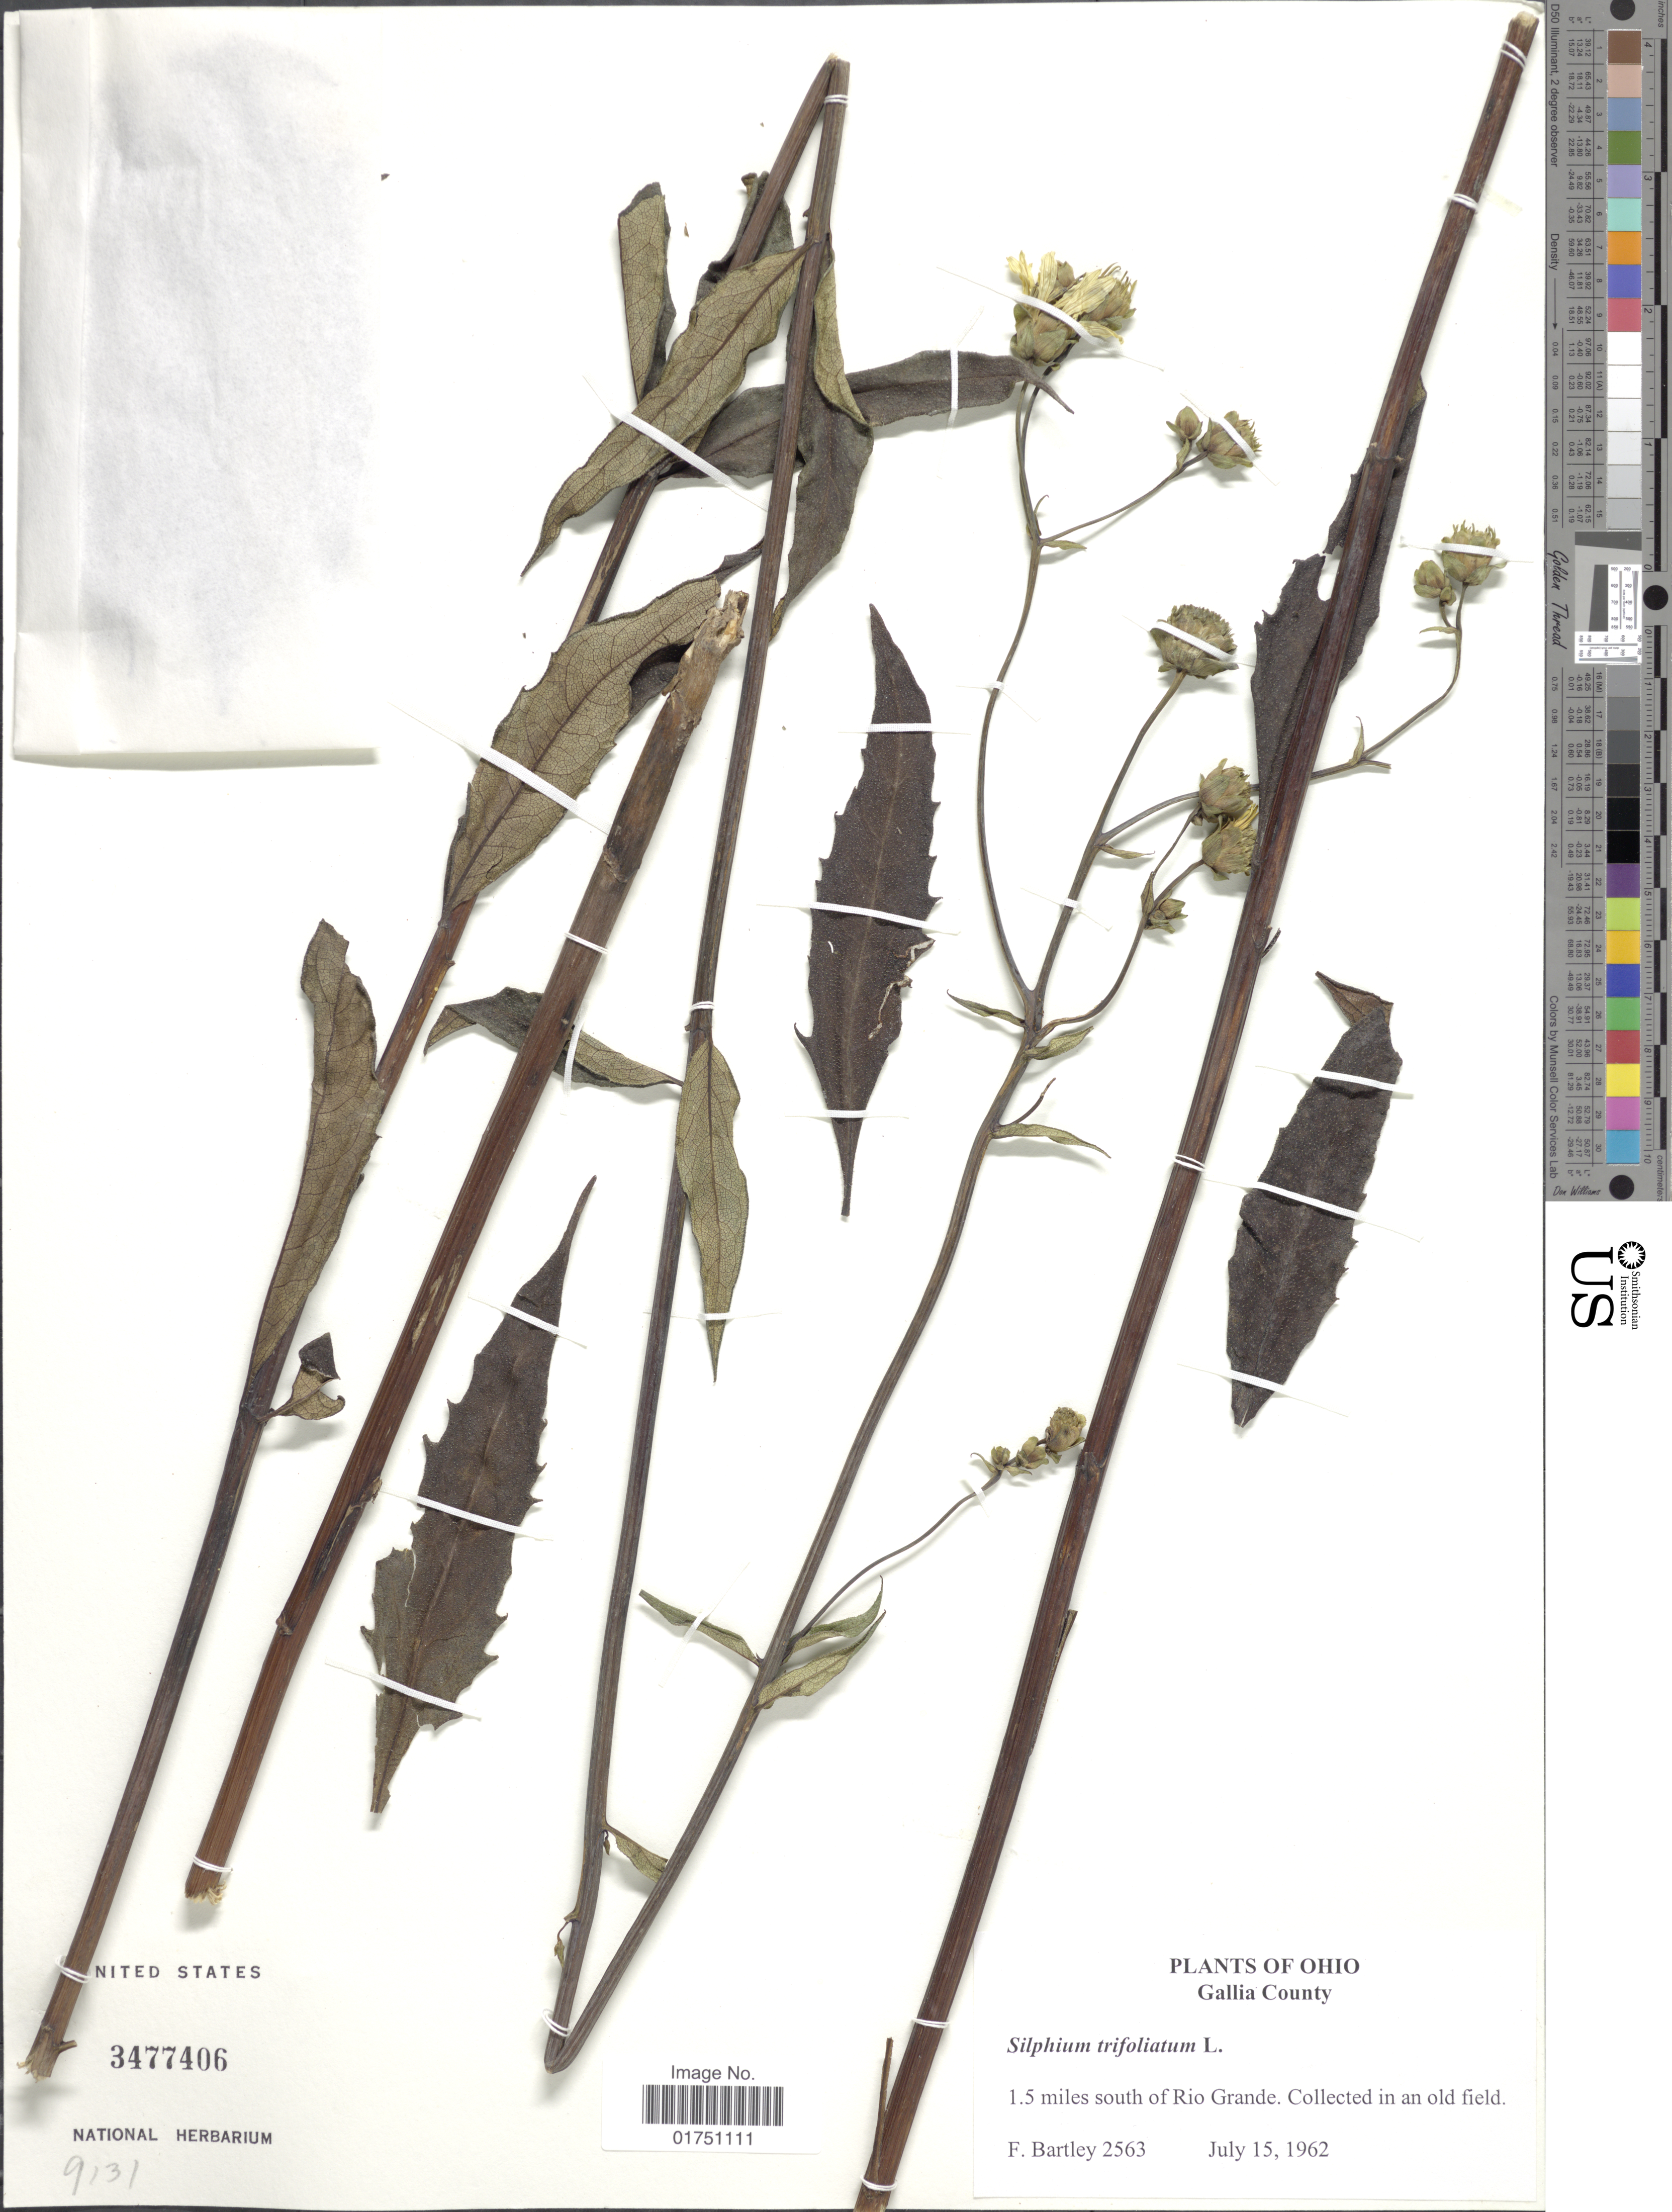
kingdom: Plantae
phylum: Tracheophyta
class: Magnoliopsida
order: Asterales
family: Asteraceae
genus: Silphium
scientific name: Silphium trifoliatum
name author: L.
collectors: F. Bartley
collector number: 2563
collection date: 1962-07-15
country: United States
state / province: Ohio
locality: Gallia County. 1.5 miles south of Rio Grande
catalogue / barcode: US 3477406